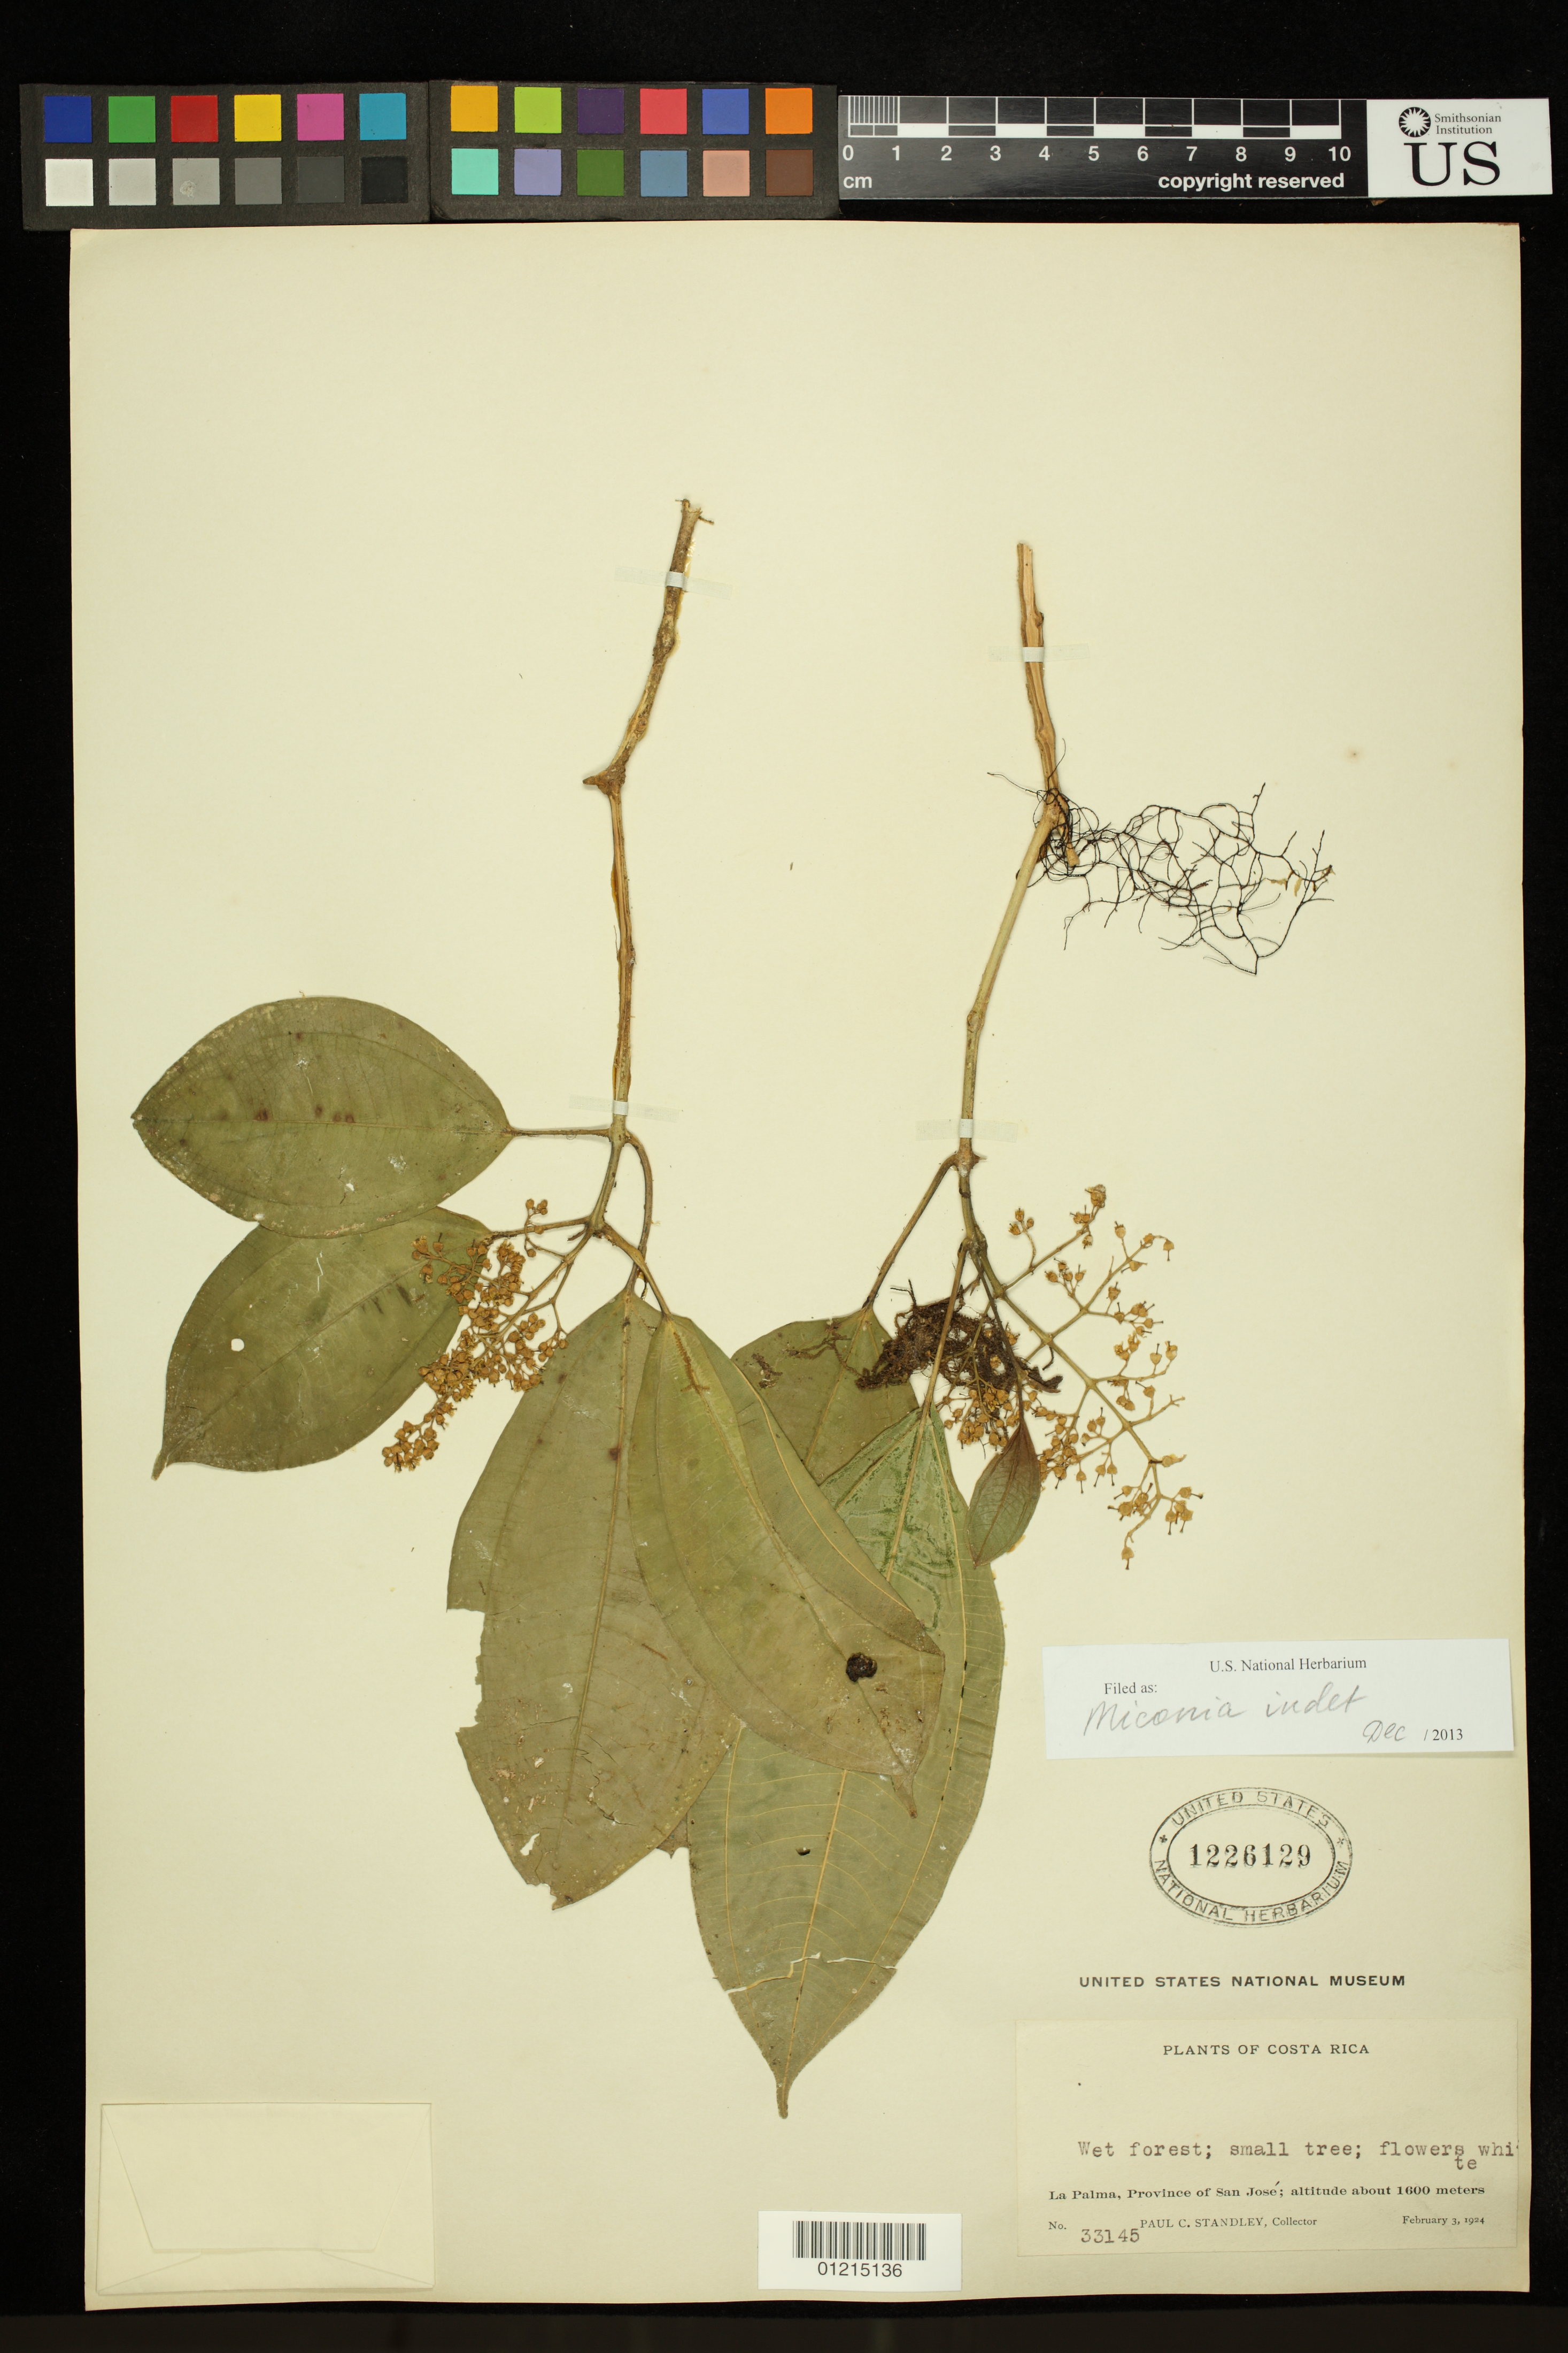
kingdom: Plantae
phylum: Tracheophyta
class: Magnoliopsida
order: Myrtales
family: Melastomataceae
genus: Miconia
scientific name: Miconia sp.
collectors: P. C. Standley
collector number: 33145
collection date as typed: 03 Feb 1924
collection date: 1924-02-03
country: Costa Rica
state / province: San José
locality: La Palma, Province of San José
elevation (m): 1600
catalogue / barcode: US 1226129